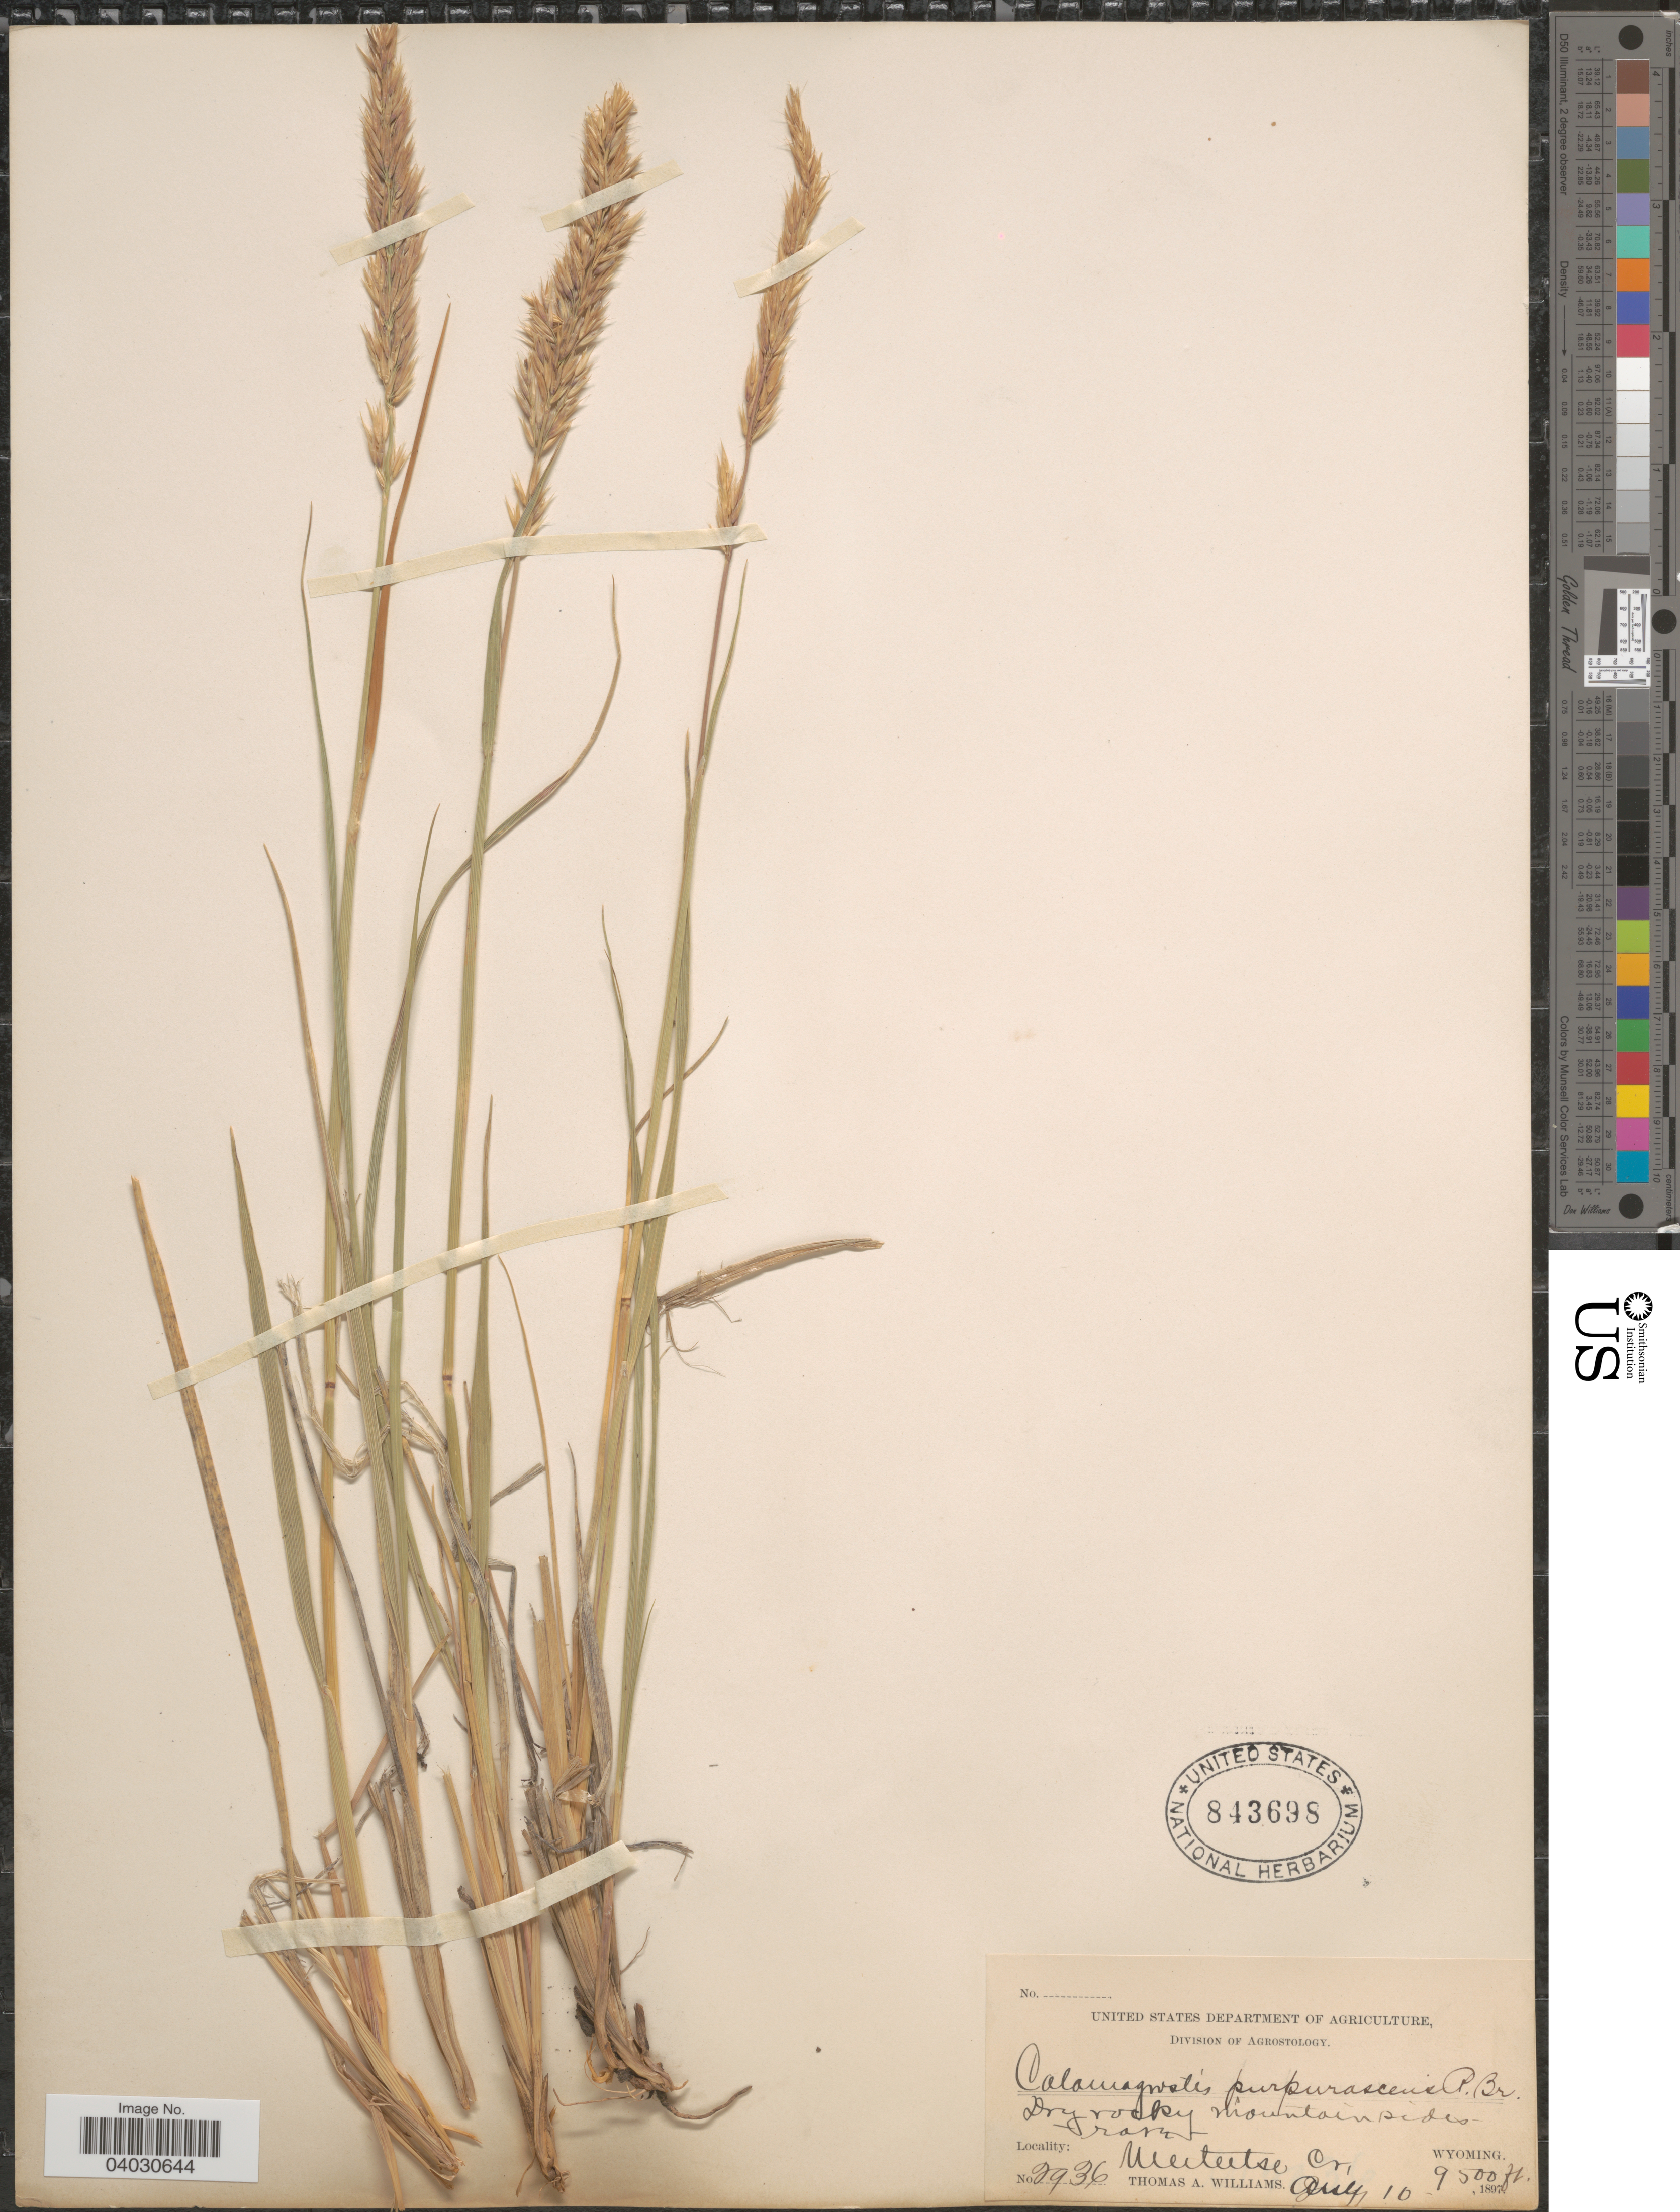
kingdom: Plantae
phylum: Tracheophyta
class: Liliopsida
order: Poales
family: Poaceae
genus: Calamagrostis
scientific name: Calamagrostis purpurascens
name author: R. Br.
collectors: T. A. Williams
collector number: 2936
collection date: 1897-08-10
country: United States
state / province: Wyoming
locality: Meeteetse Cr.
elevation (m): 2896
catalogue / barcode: US 843698